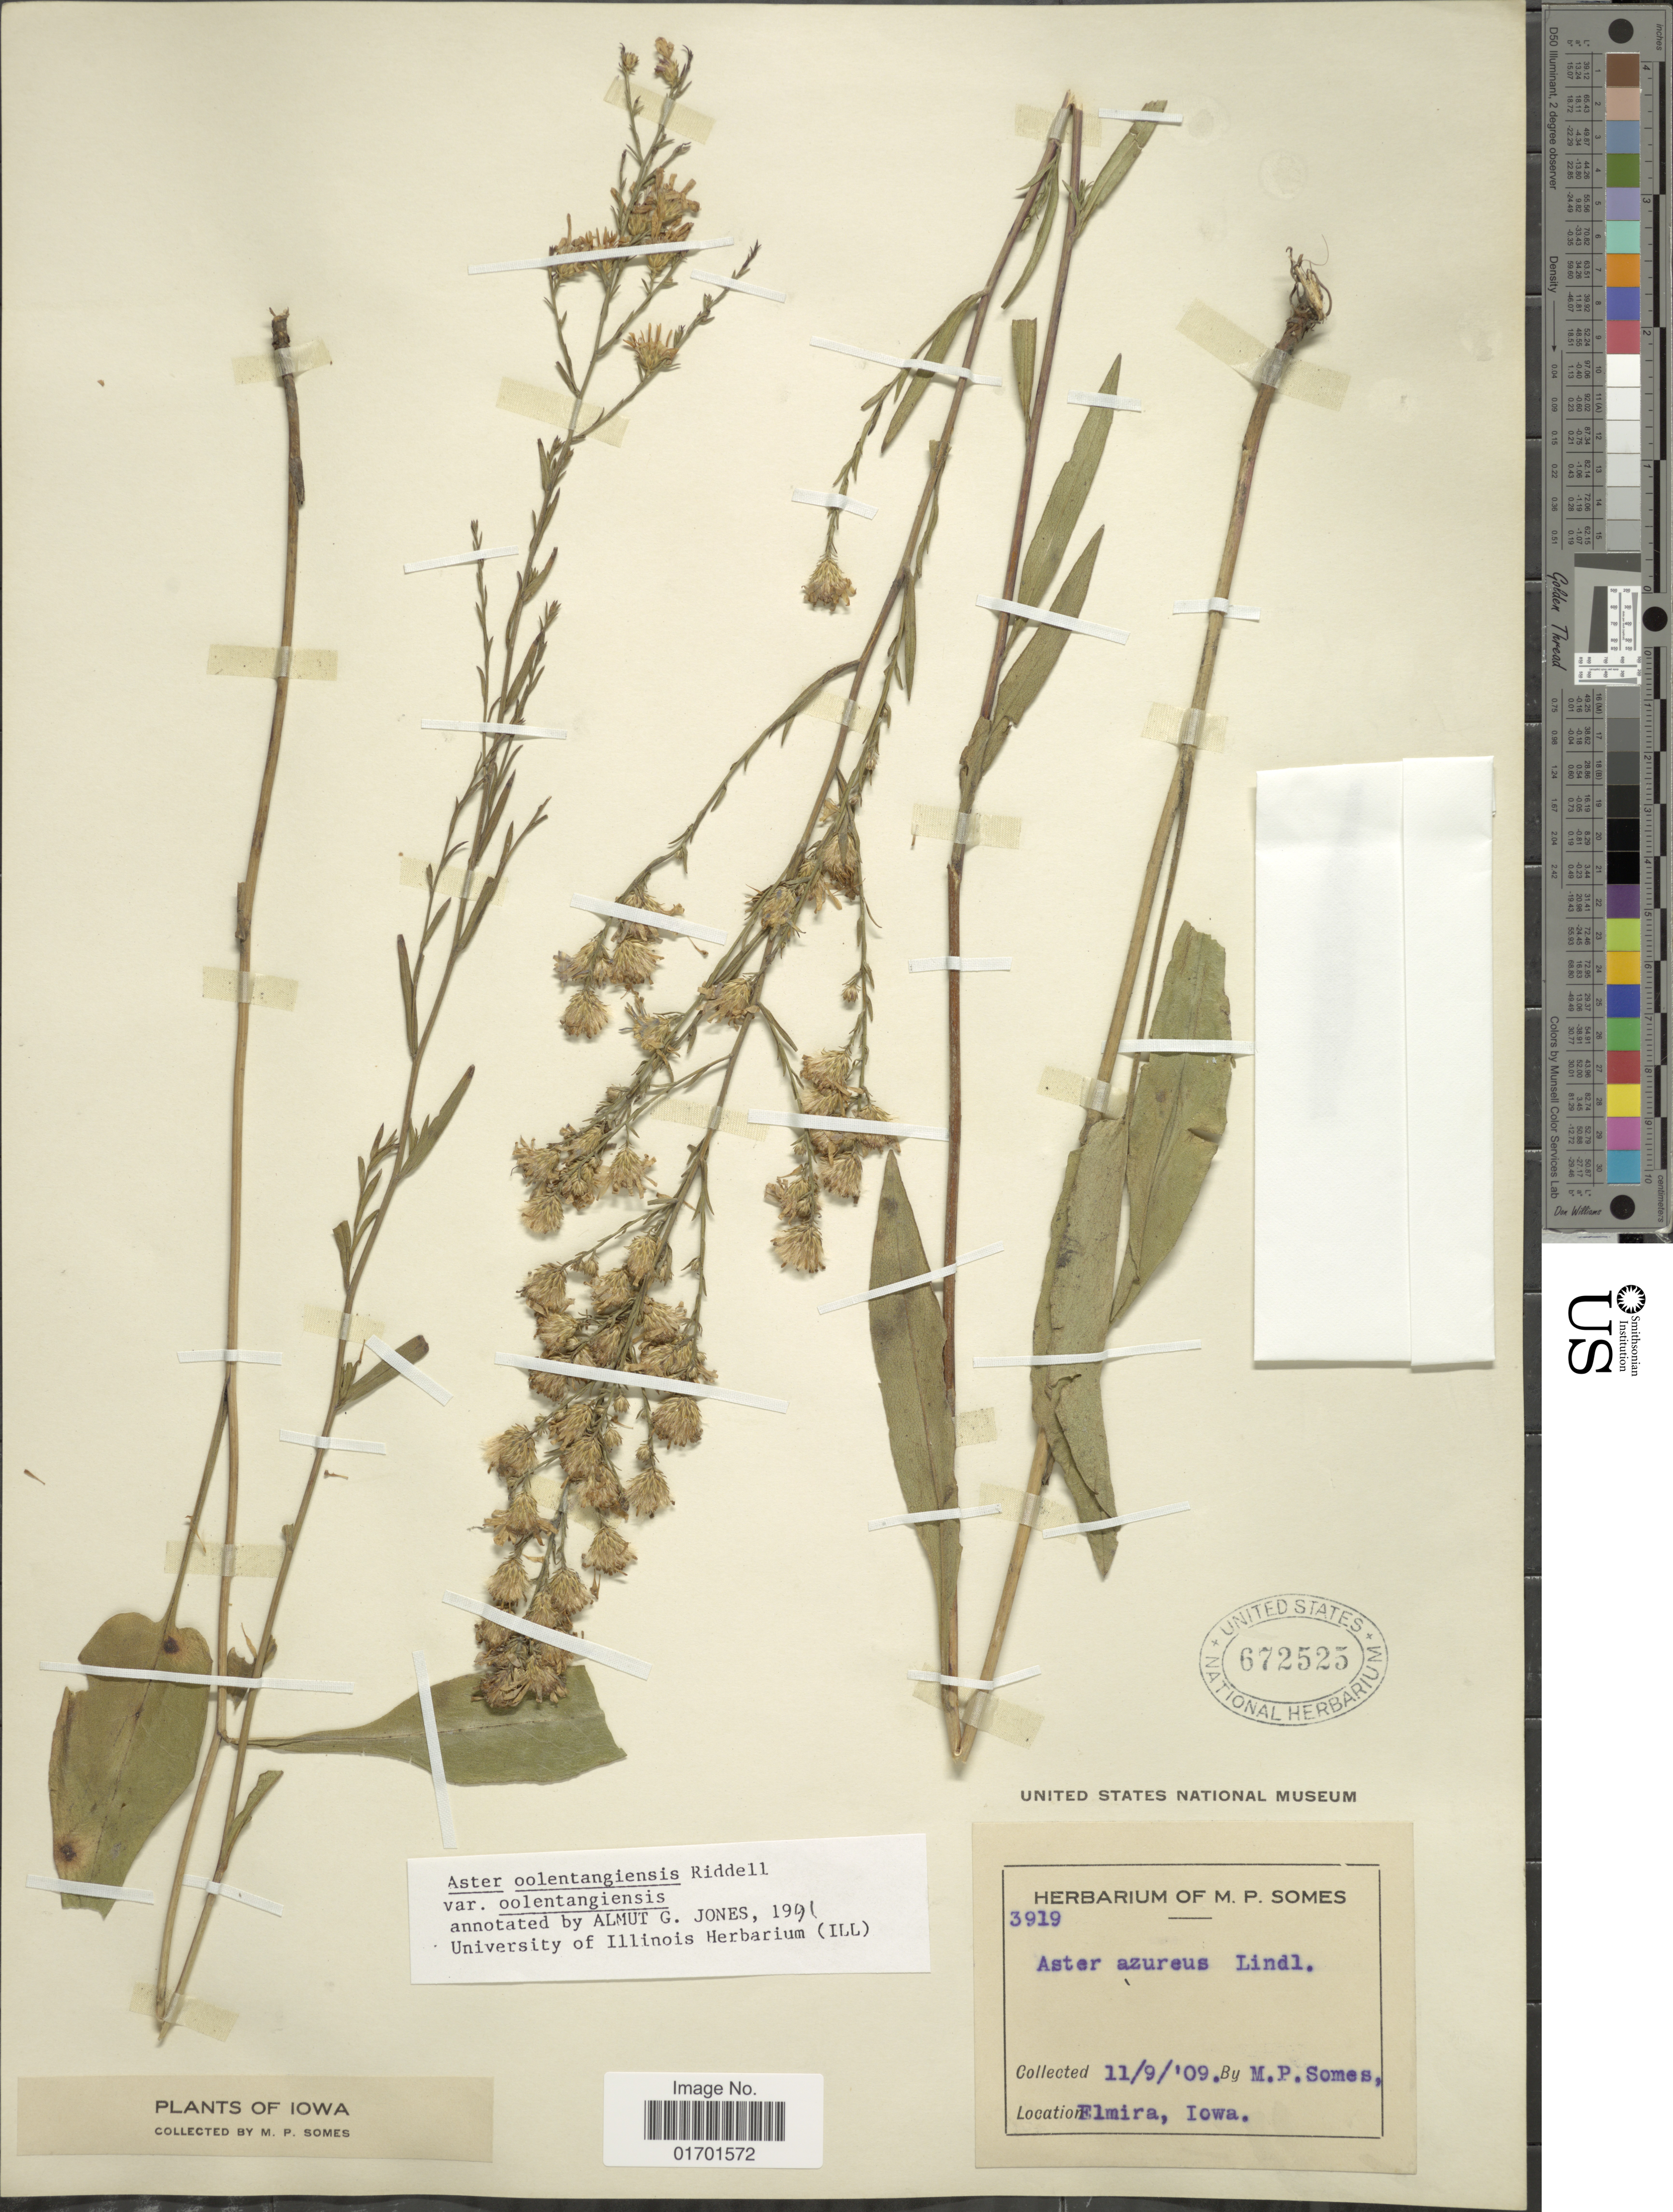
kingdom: Plantae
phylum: Tracheophyta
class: Magnoliopsida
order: Asterales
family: Asteraceae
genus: Symphyotrichum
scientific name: Symphyotrichum oolentangiense var. oolentangiense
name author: G.L. Nesom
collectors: M. Somes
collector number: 3919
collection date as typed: Transcribed d/m/y: 11/9/9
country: United States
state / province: Iowa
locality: Elmira.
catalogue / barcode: US 672525